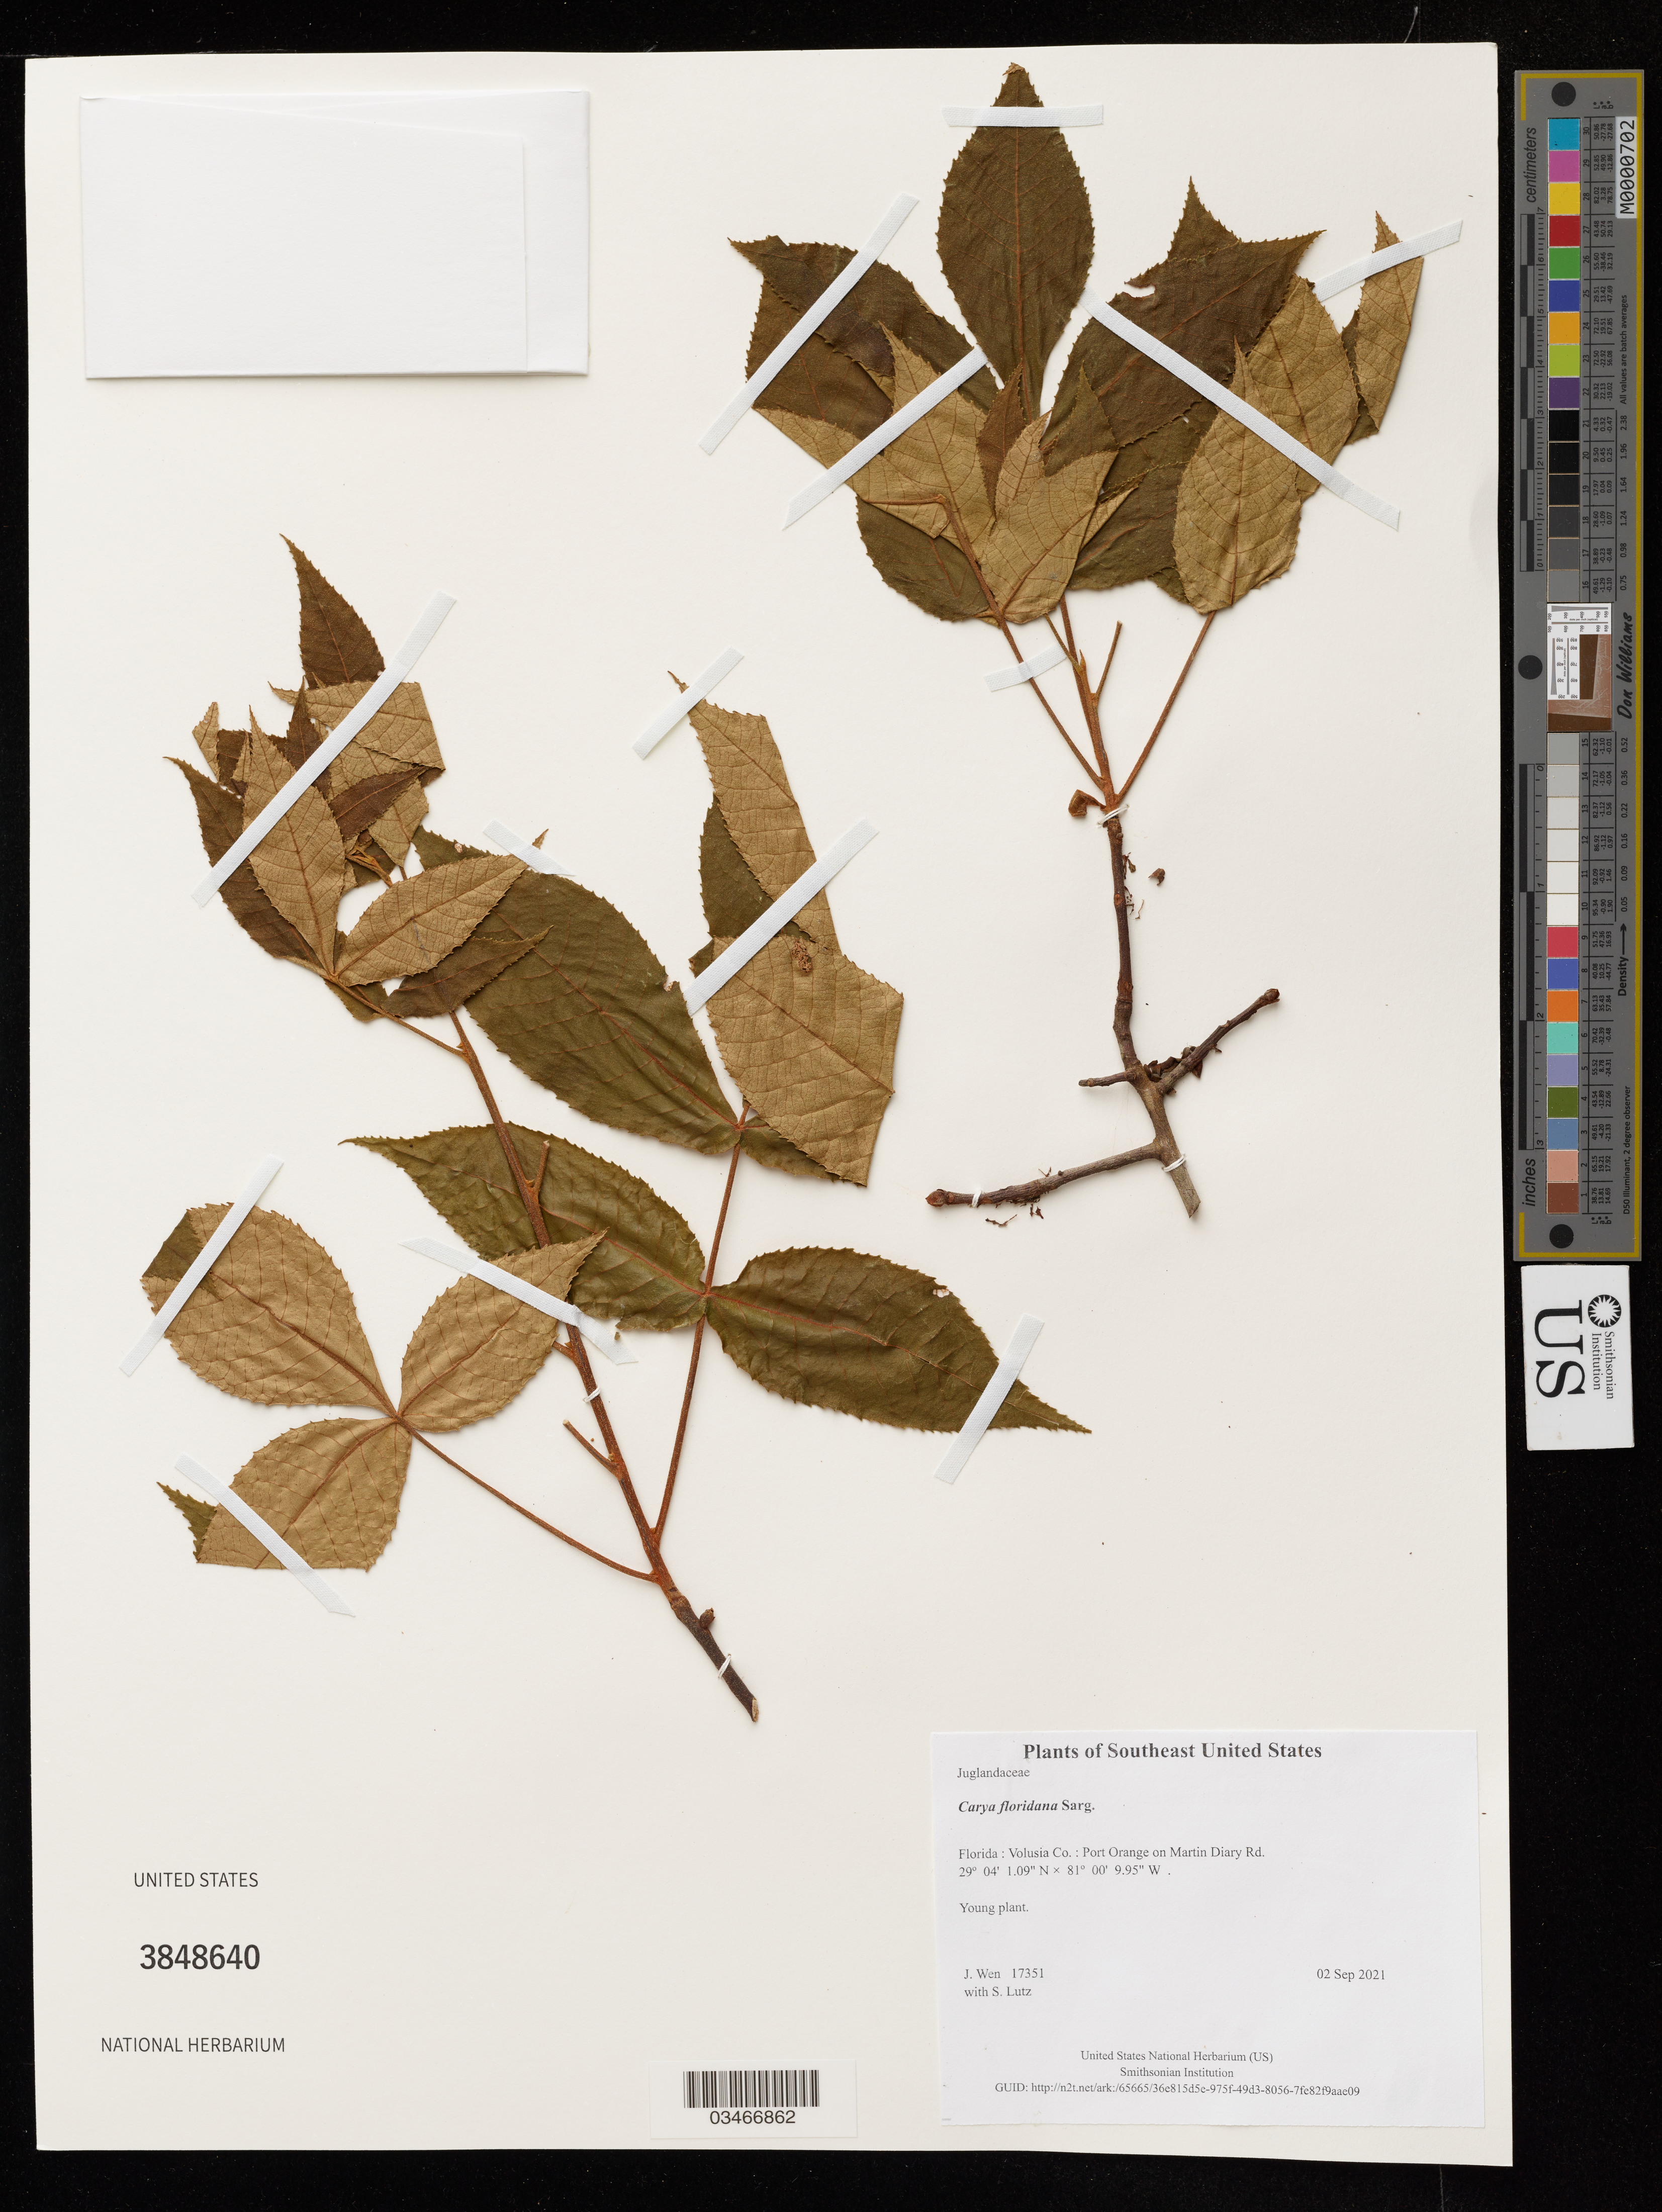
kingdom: Plantae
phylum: Tracheophyta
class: Magnoliopsida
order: Fagales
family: Juglandaceae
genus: Carya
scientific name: Carya floridana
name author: Sarg.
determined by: Wen, Jun, (BOT), Smithsonian Institution - National Museum of Natural History (UNITED STATES)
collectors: J. Wen & S. Lutz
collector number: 17351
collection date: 2021-09-02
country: United States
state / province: Florida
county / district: Volusia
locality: Port Orange on Martin Diary Rd.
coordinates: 29.066969 N, 81.002764 W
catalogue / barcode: US 3848640